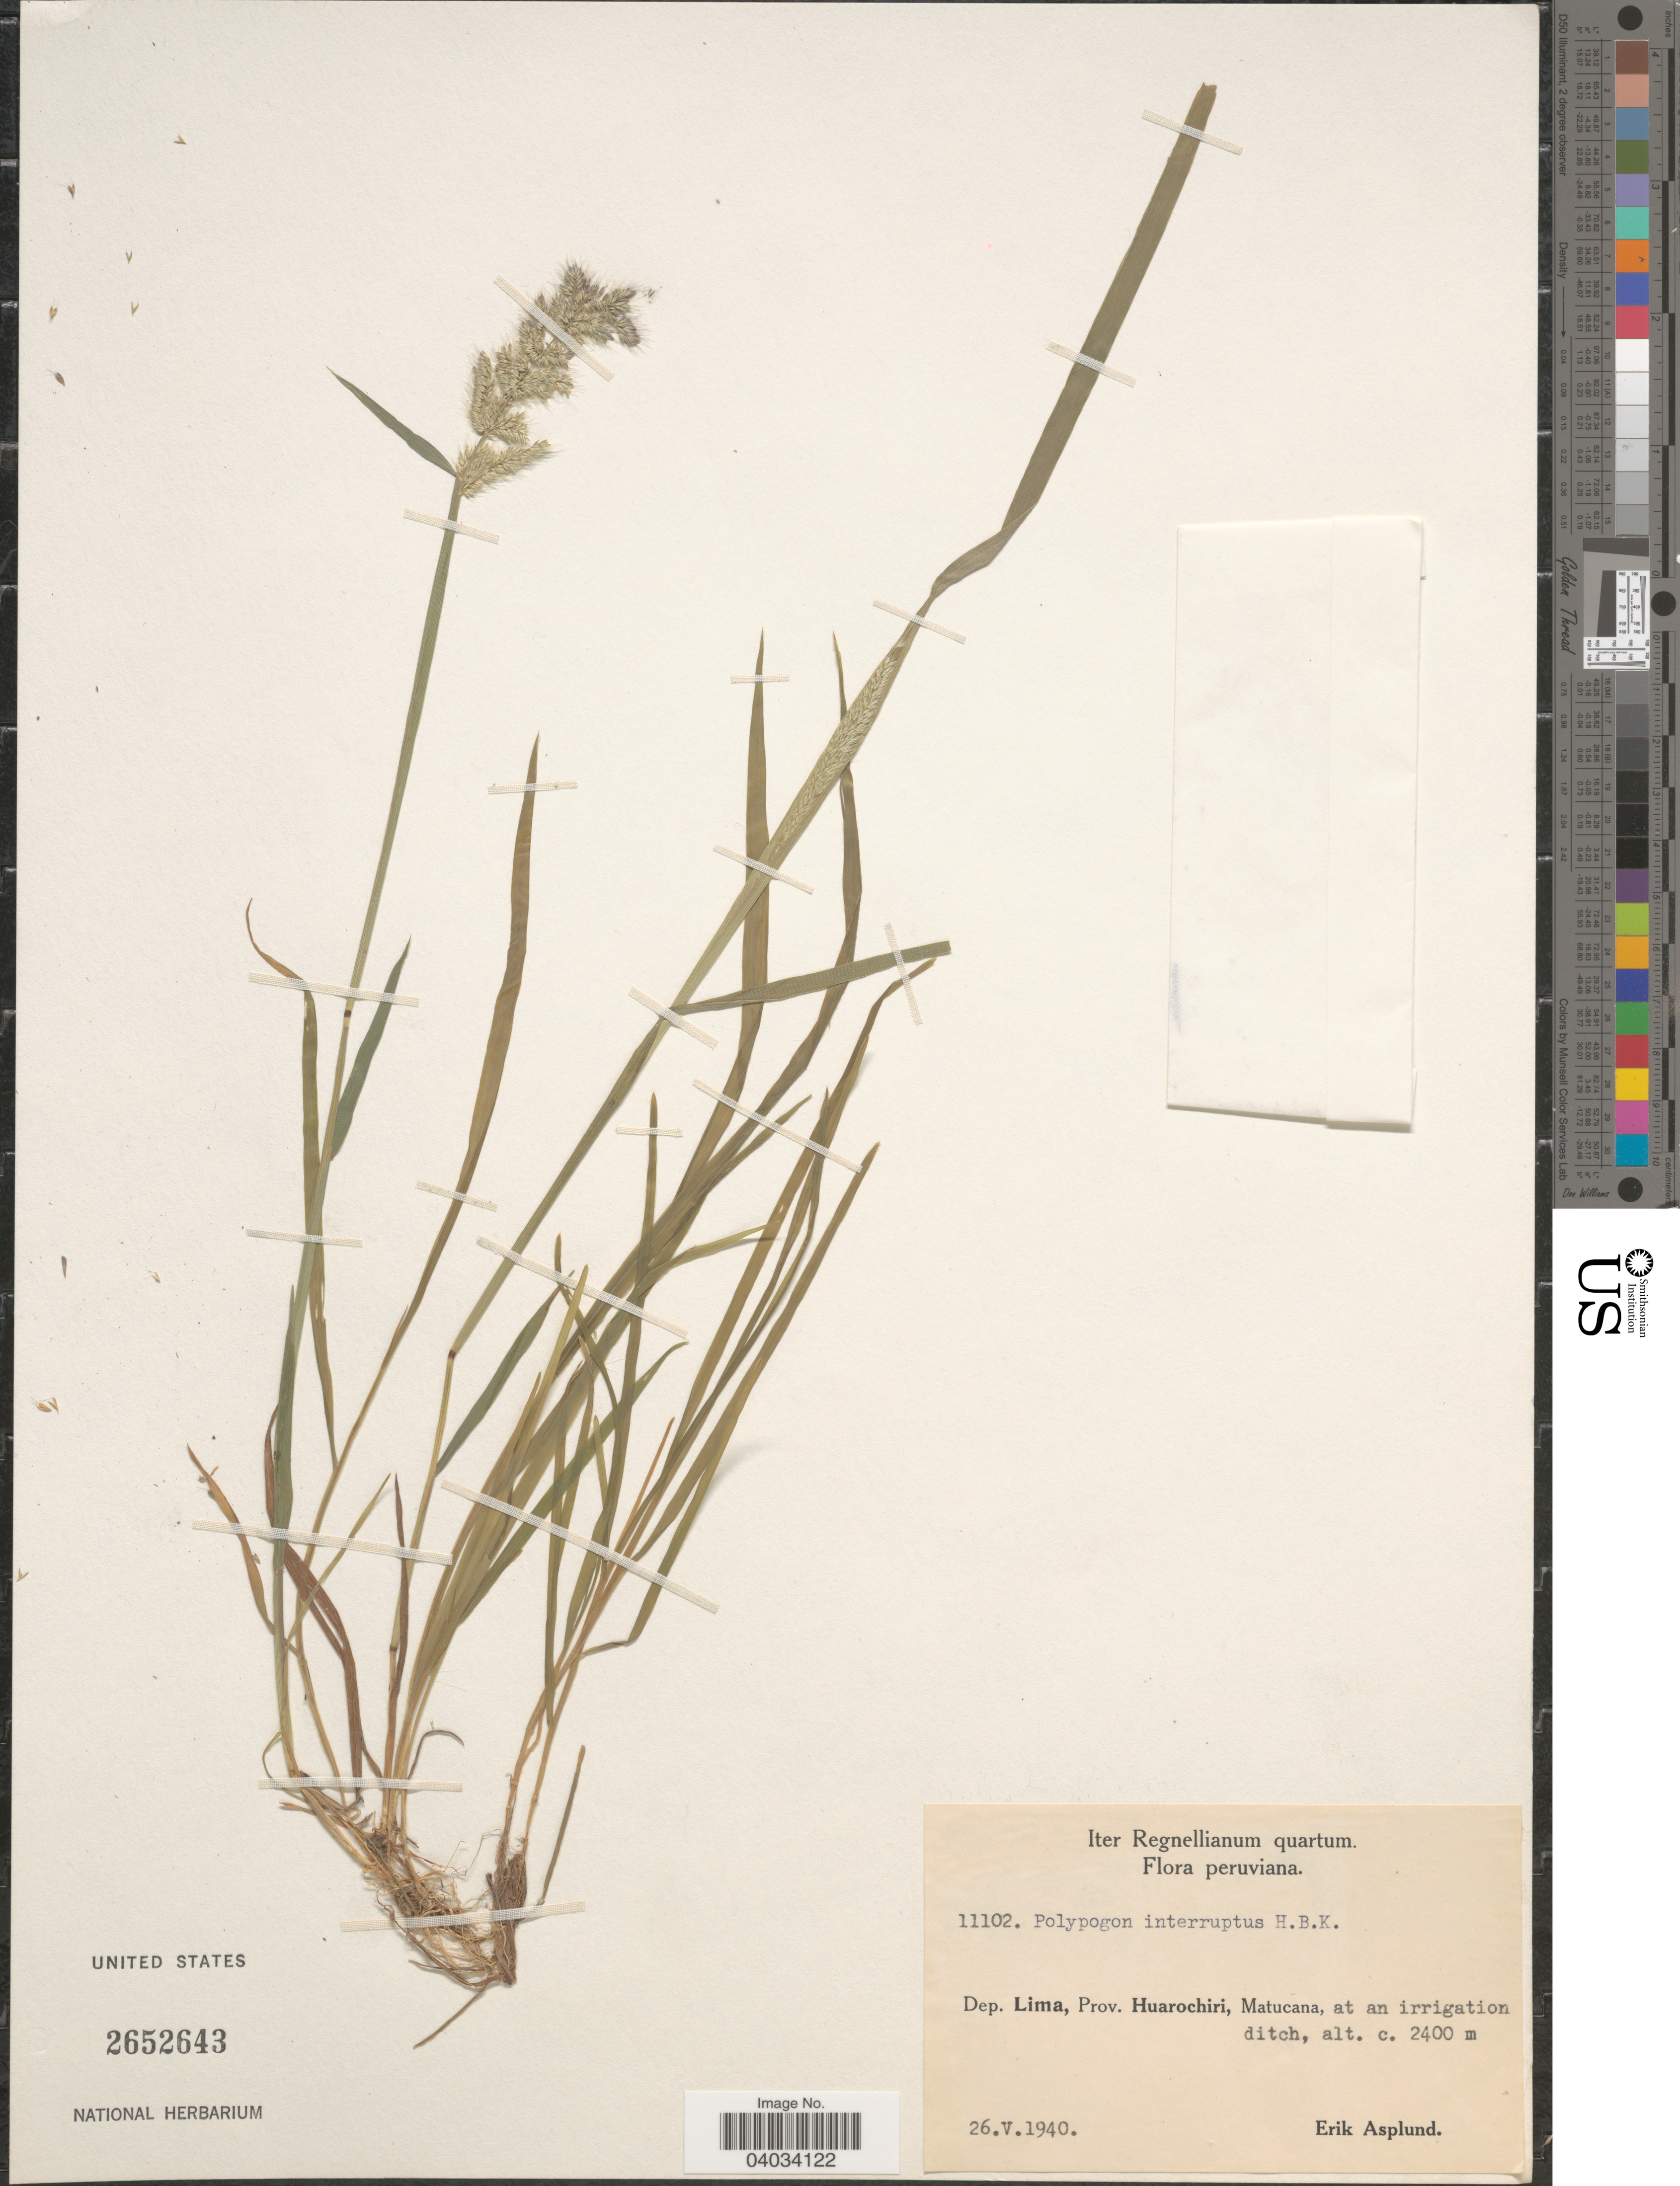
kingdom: Plantae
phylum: Tracheophyta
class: Liliopsida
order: Poales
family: Poaceae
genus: Polypogon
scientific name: Polypogon interruptus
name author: Kunth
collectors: E. Asplund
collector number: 11102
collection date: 1940-05-26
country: Peru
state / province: Lima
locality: Dep. Lima, Prov. Huarochiri, Matucana.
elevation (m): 2400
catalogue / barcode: US 2652643